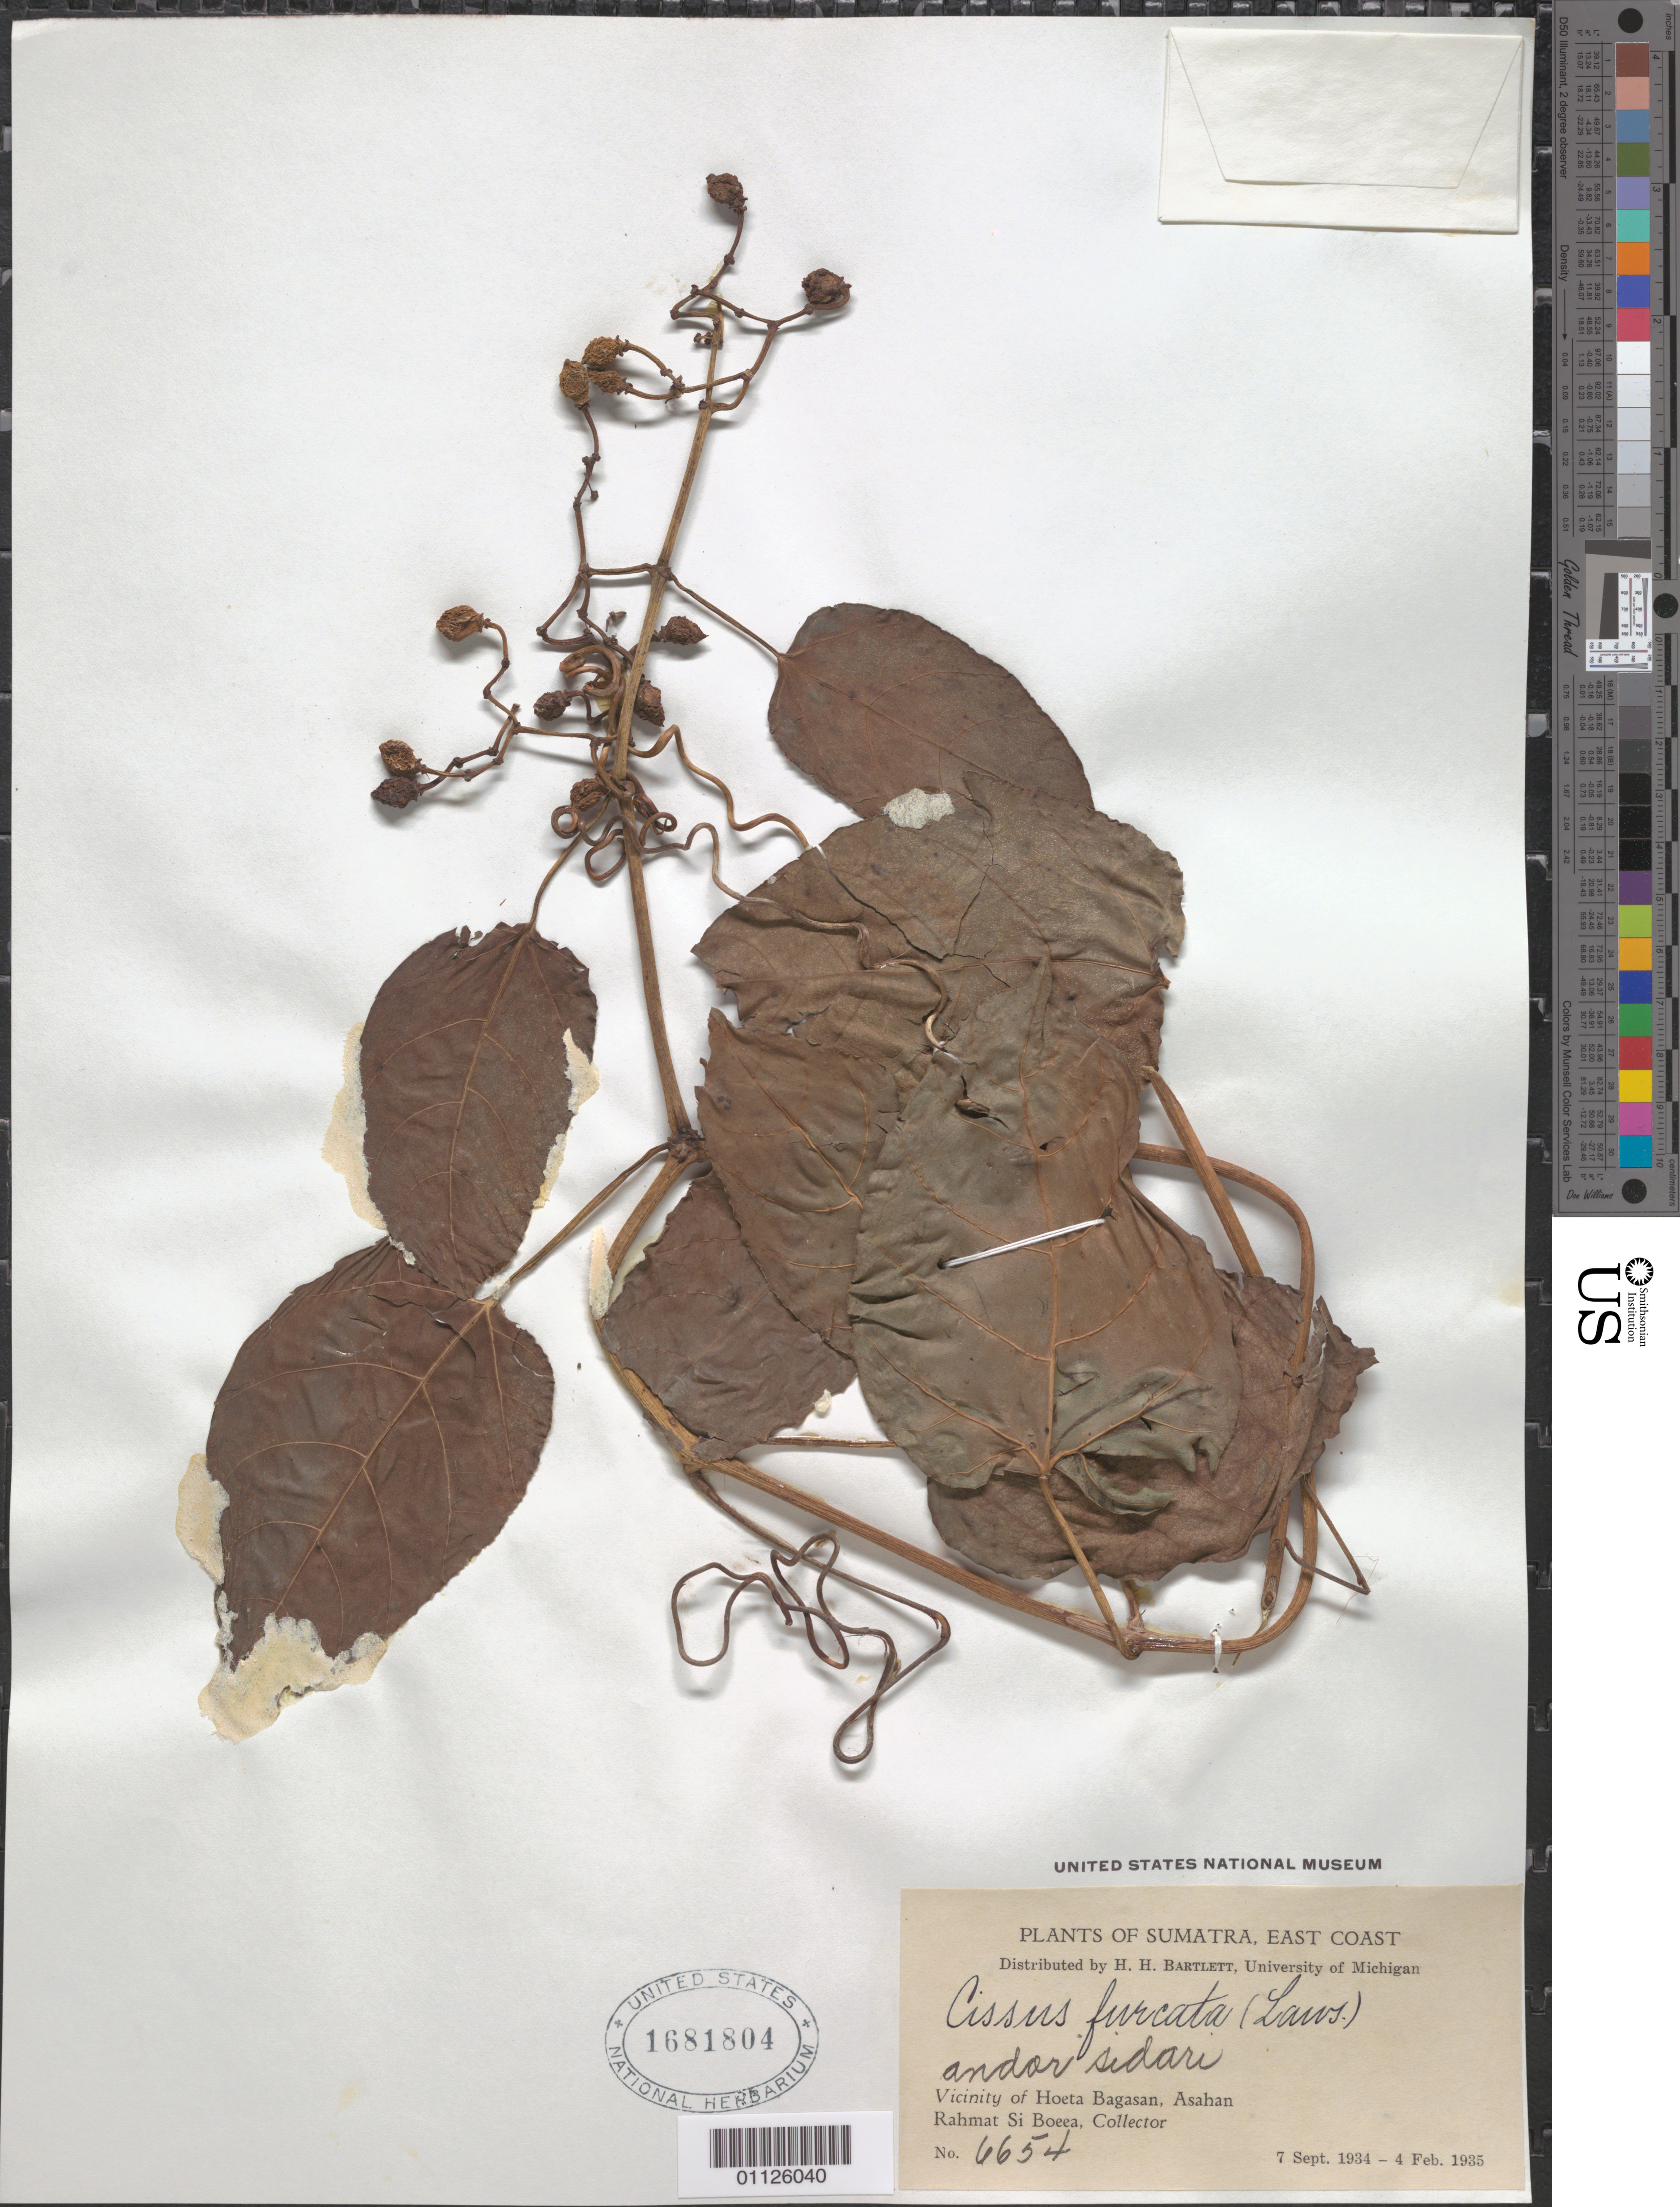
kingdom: Plantae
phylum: Tracheophyta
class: Magnoliopsida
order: Vitales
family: Vitaceae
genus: Cissus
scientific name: Cissus furcata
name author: Gagnep.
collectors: Rahmat Si Boeea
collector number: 6654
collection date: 1934-09-07/1935-02-04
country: Indonesia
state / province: Sumatra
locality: E Coast. Vicinity of Hoeta Bagasan, Asahan.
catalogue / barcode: US 1681804